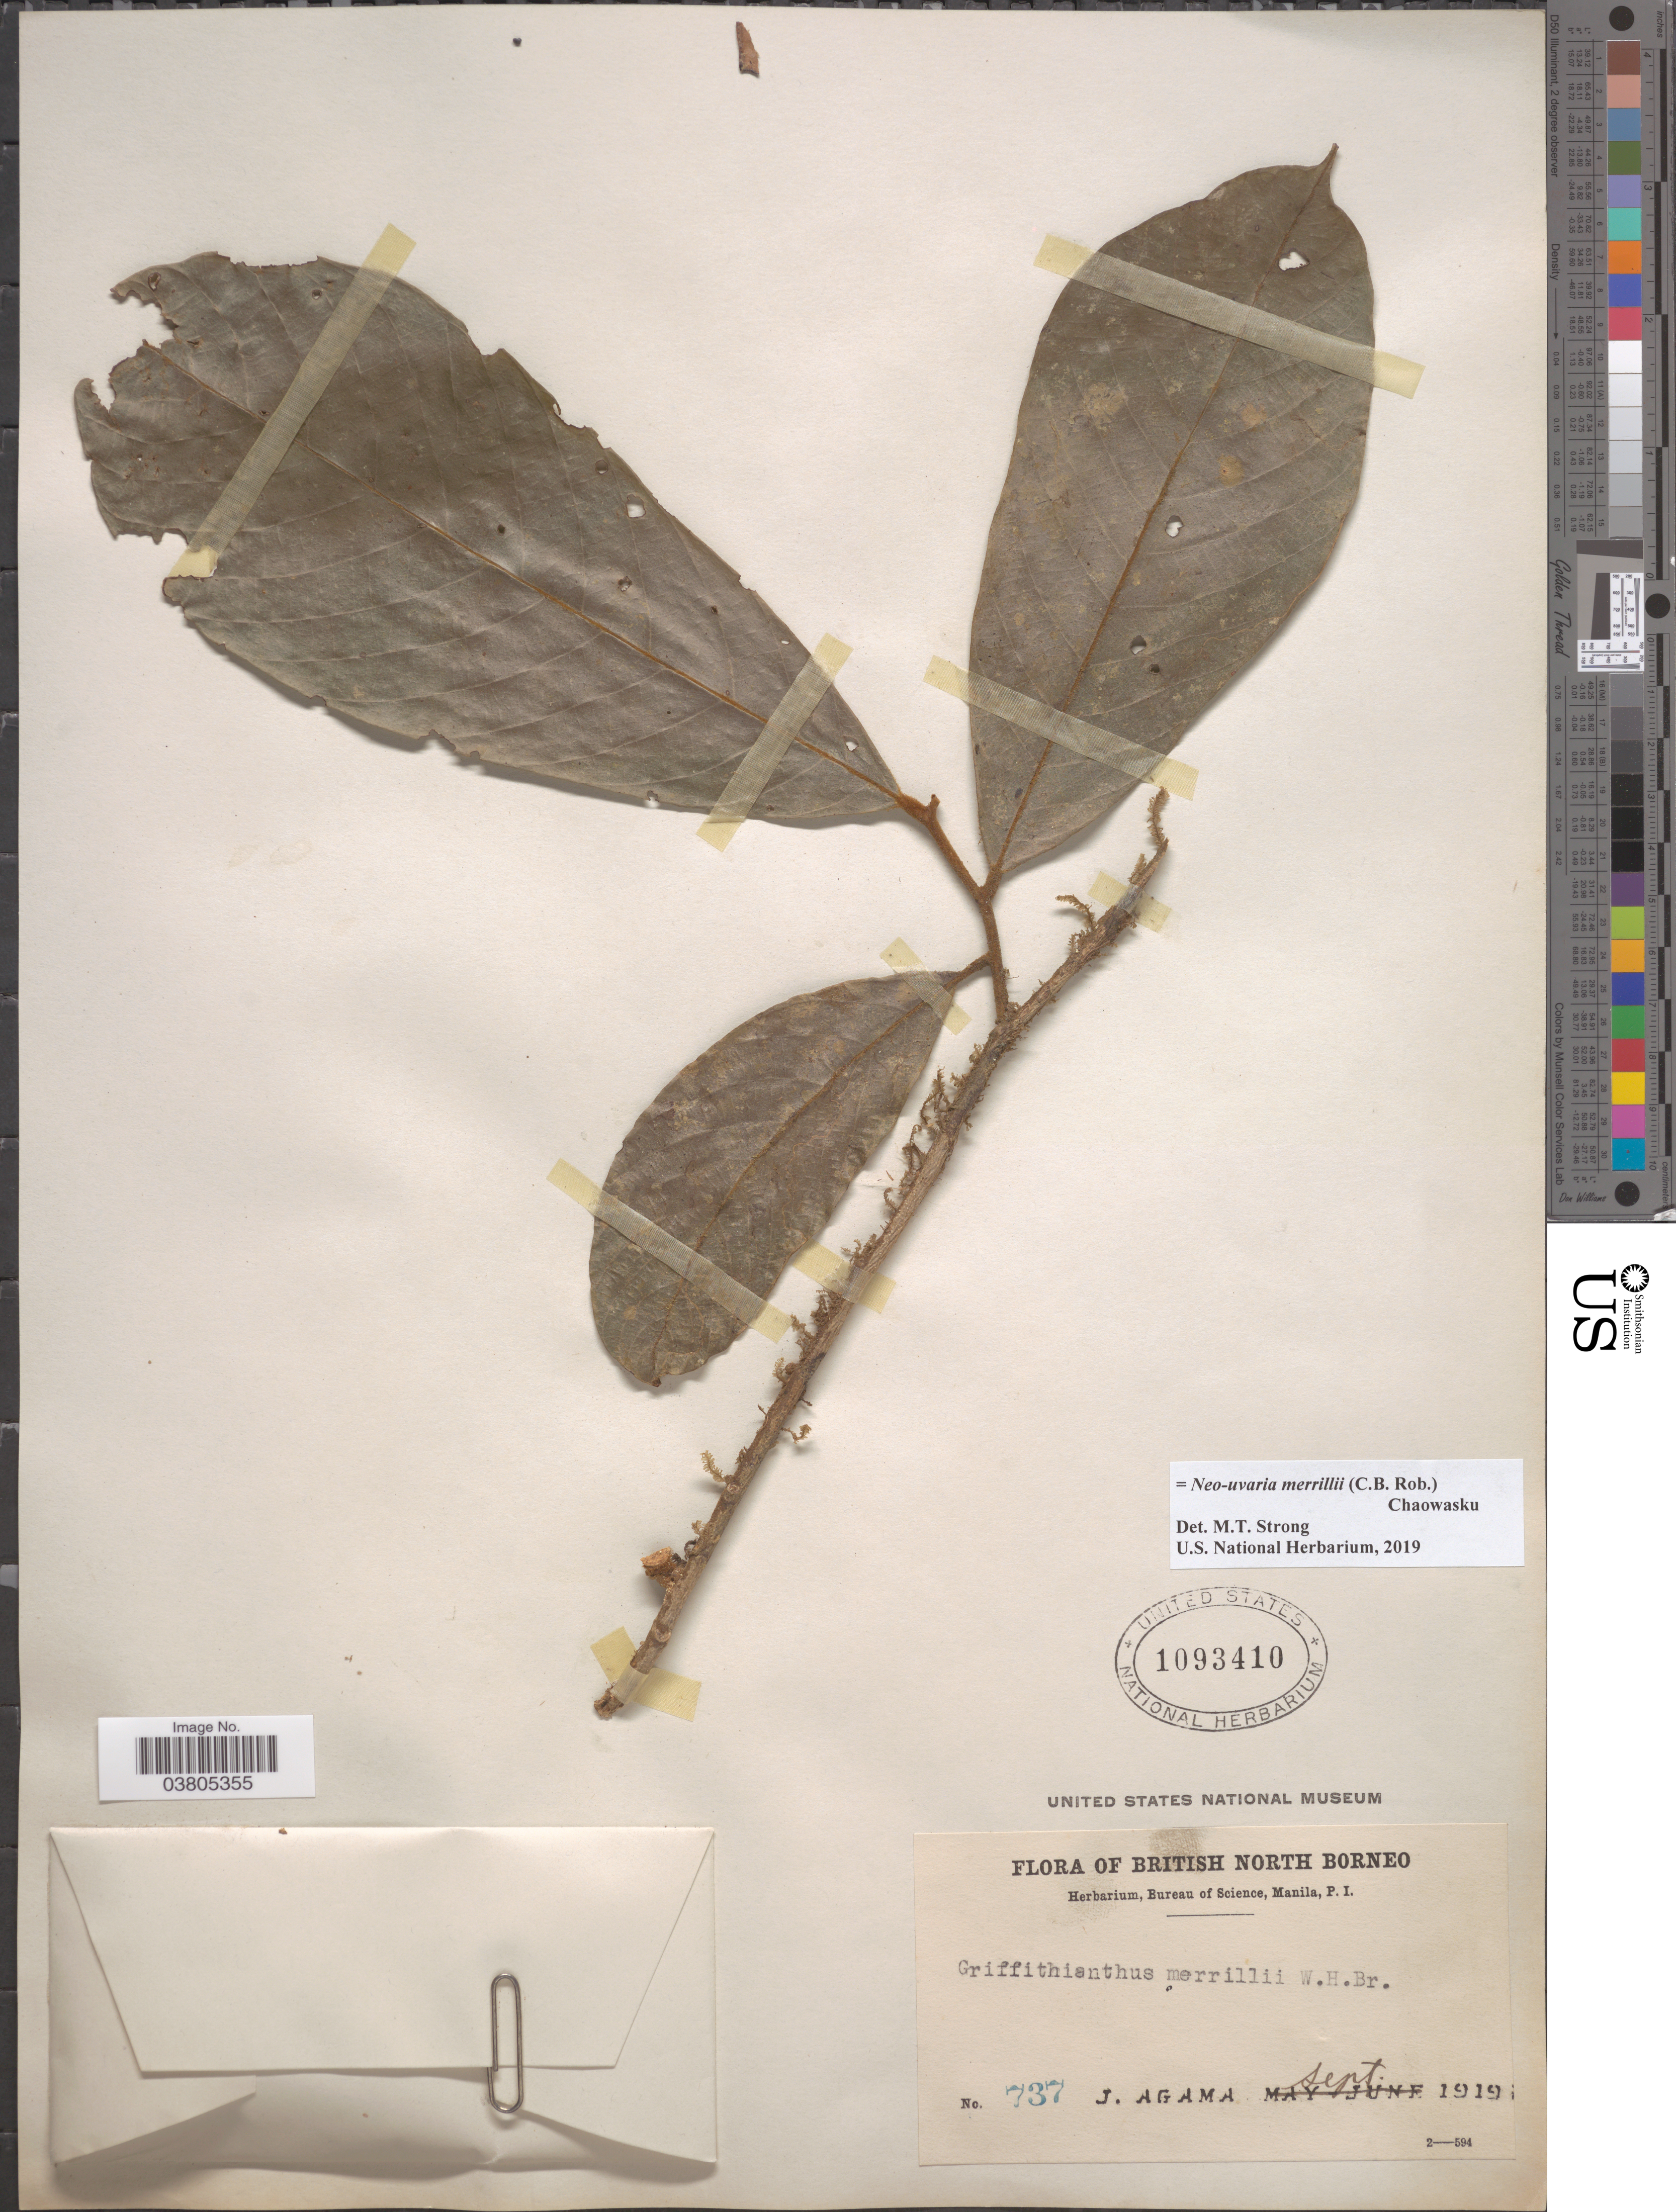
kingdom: Plantae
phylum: Tracheophyta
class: Magnoliopsida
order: Magnoliales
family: Annonaceae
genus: Neo-Uvaria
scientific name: Neo-uvaria merrillii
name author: (C.B. Rob.) Chaowasku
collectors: J. Agama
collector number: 737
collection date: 1919-09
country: Malaysia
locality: British North Borneo.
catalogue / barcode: US 1093410